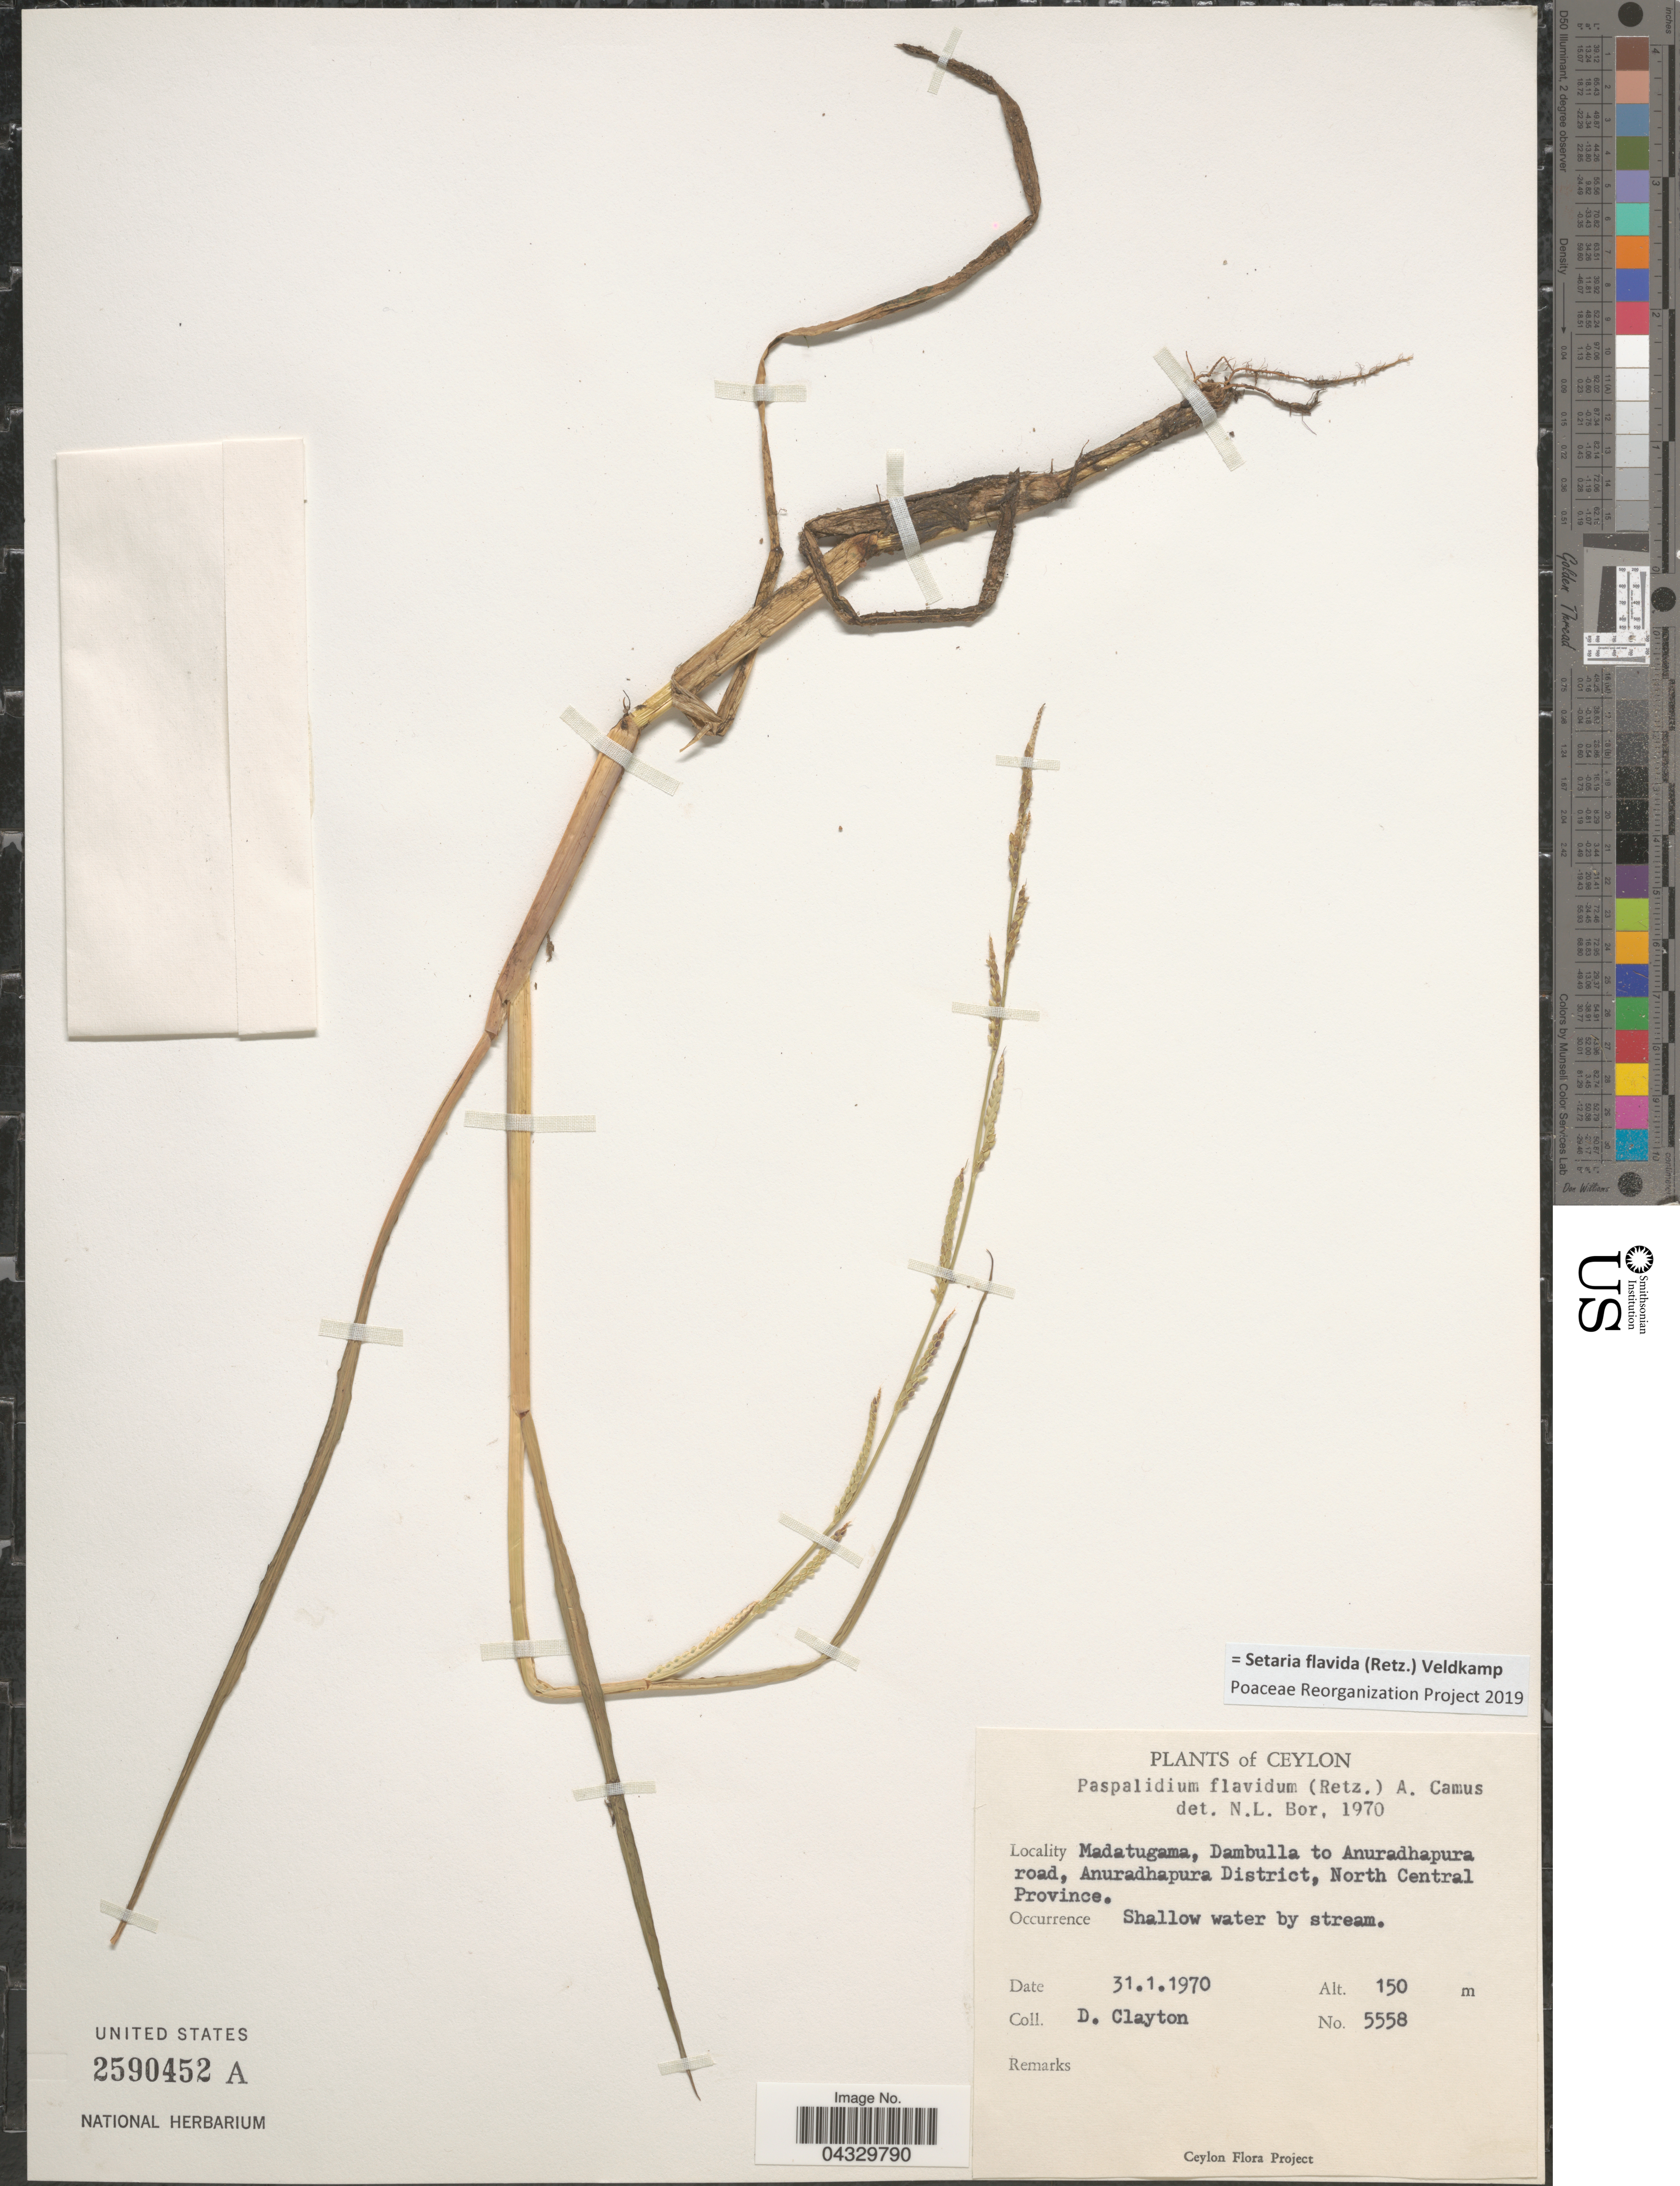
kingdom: Plantae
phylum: Tracheophyta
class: Liliopsida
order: Poales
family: Poaceae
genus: Setaria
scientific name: Setaria flavida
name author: (Retz.) Veldkamp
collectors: D. Clayton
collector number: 5558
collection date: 1970-01-31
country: Sri Lanka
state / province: North Central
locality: Ceylon. Madatugama, Dambulla to Anuradhapura road, Anuradhapura District.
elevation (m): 150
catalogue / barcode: US 2590452A